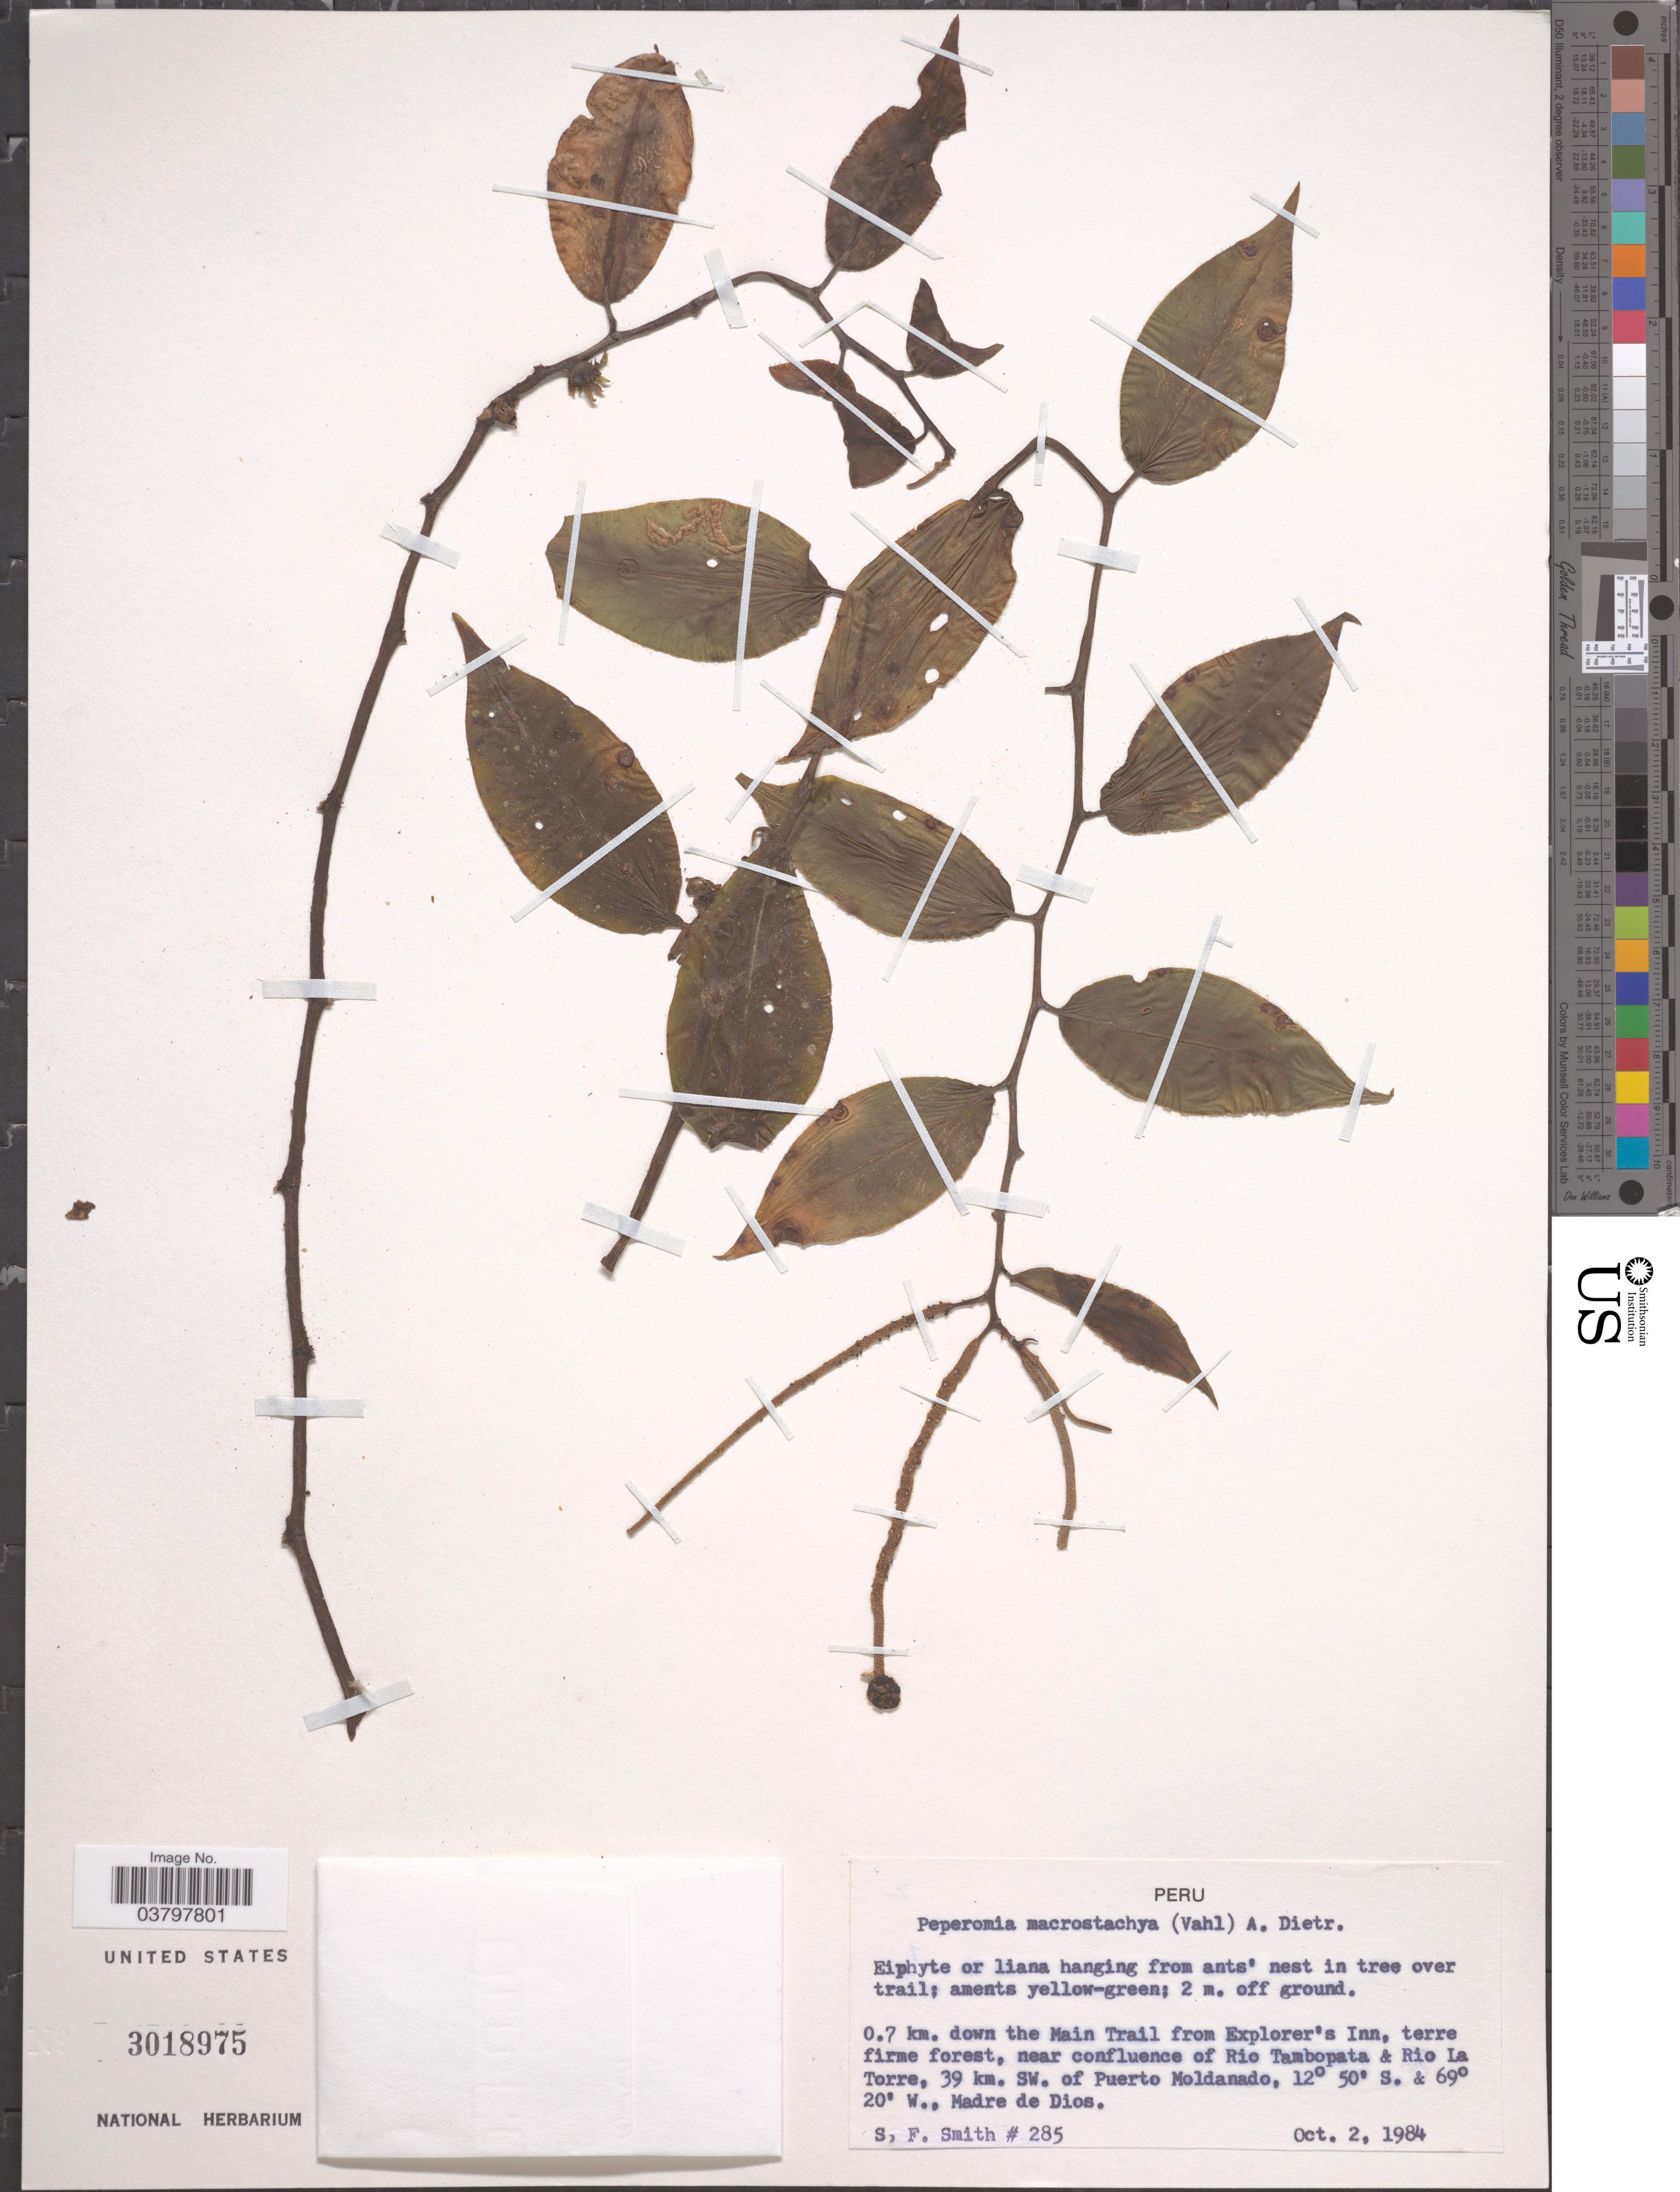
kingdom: Plantae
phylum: Tracheophyta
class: Magnoliopsida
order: Piperales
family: Piperaceae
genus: Peperomia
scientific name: Peperomia macrostachya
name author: (Vahl) A. Dietr.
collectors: S.F. Smith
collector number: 285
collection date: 1984-10-02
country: Peru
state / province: Madre de Dios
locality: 0.7 km. down the Main Trail from Explorer's Inn, terre firme forest, near confluence or Rio Tambopata & Rio La Torre, 39 km. SW. of Puerto Moldanado.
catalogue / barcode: US 3018975